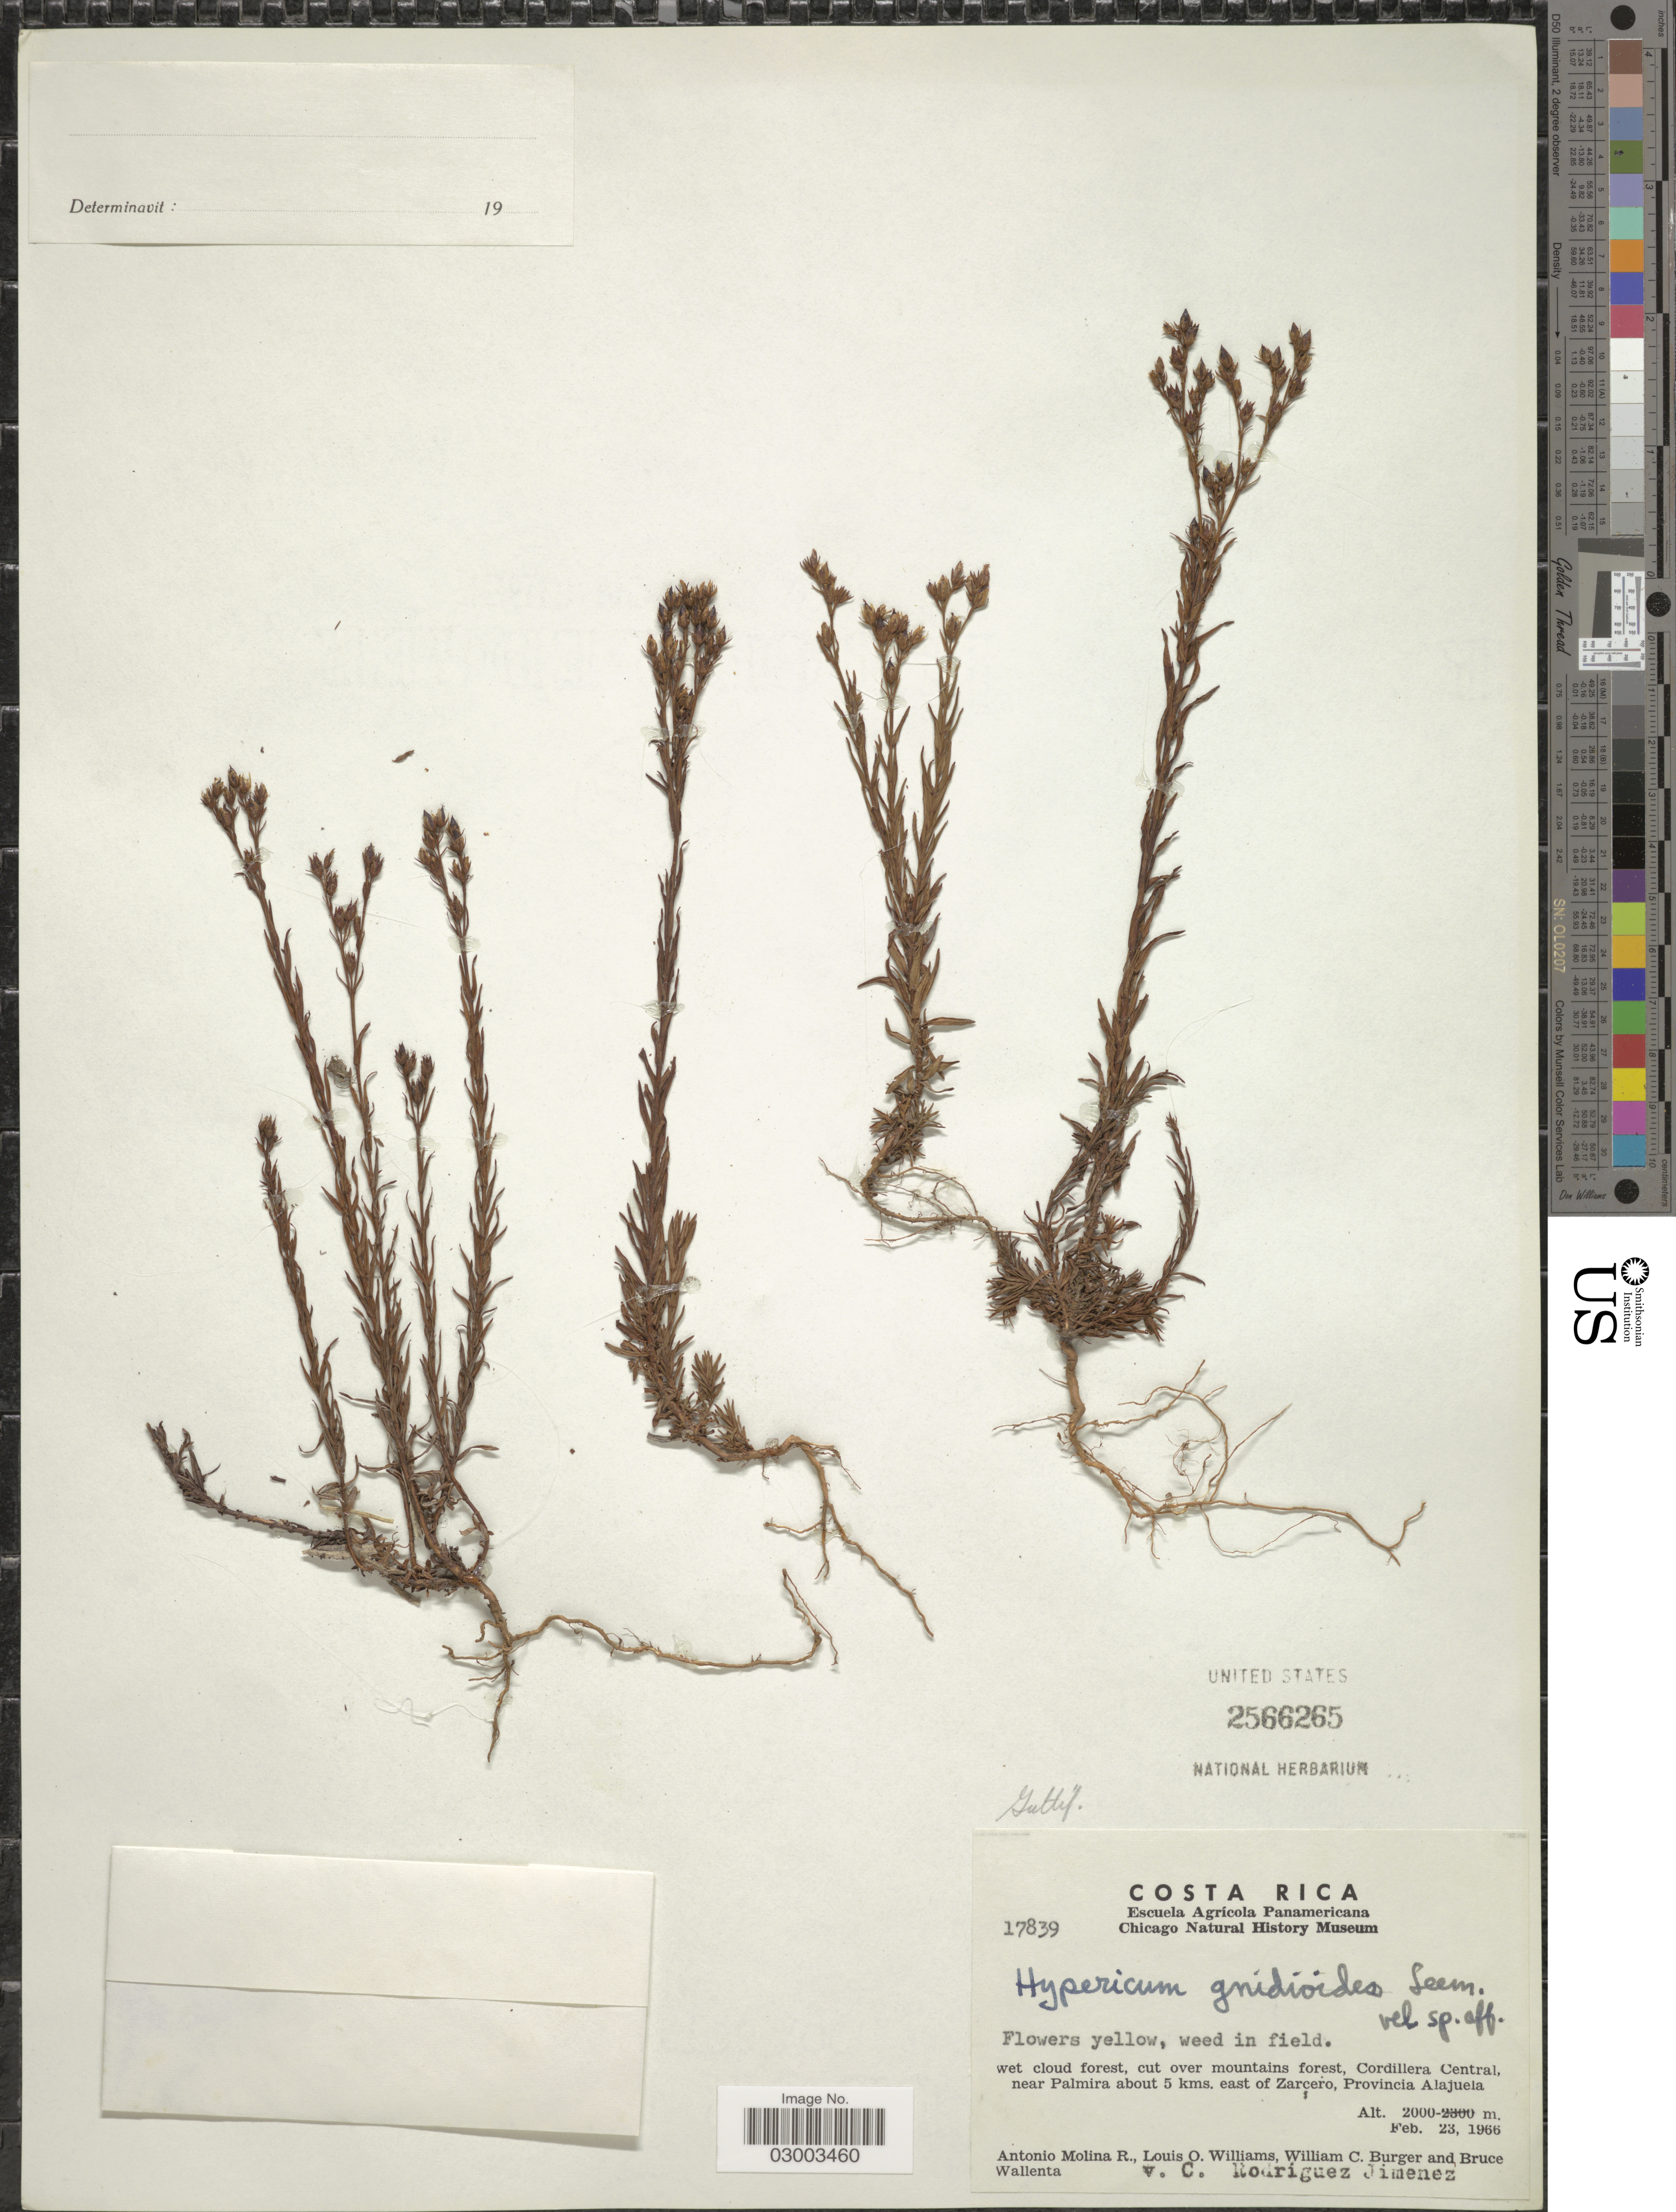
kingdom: Plantae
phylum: Tracheophyta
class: Magnoliopsida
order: Malpighiales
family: Hypericaceae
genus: Hypericum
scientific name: Hypericum silenoides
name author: Juss.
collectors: A. Molina R., L. O. Williams, W. Burger, B. Wallenta & C. Rodríguez Jiménez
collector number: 17839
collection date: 1966-02-23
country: Costa Rica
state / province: Alajuela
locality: Wet cloud forest, cut over mountains forest, Cordillera Central, near Palmira about 5 kms. east of Zarcero.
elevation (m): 2000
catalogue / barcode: US 2566265